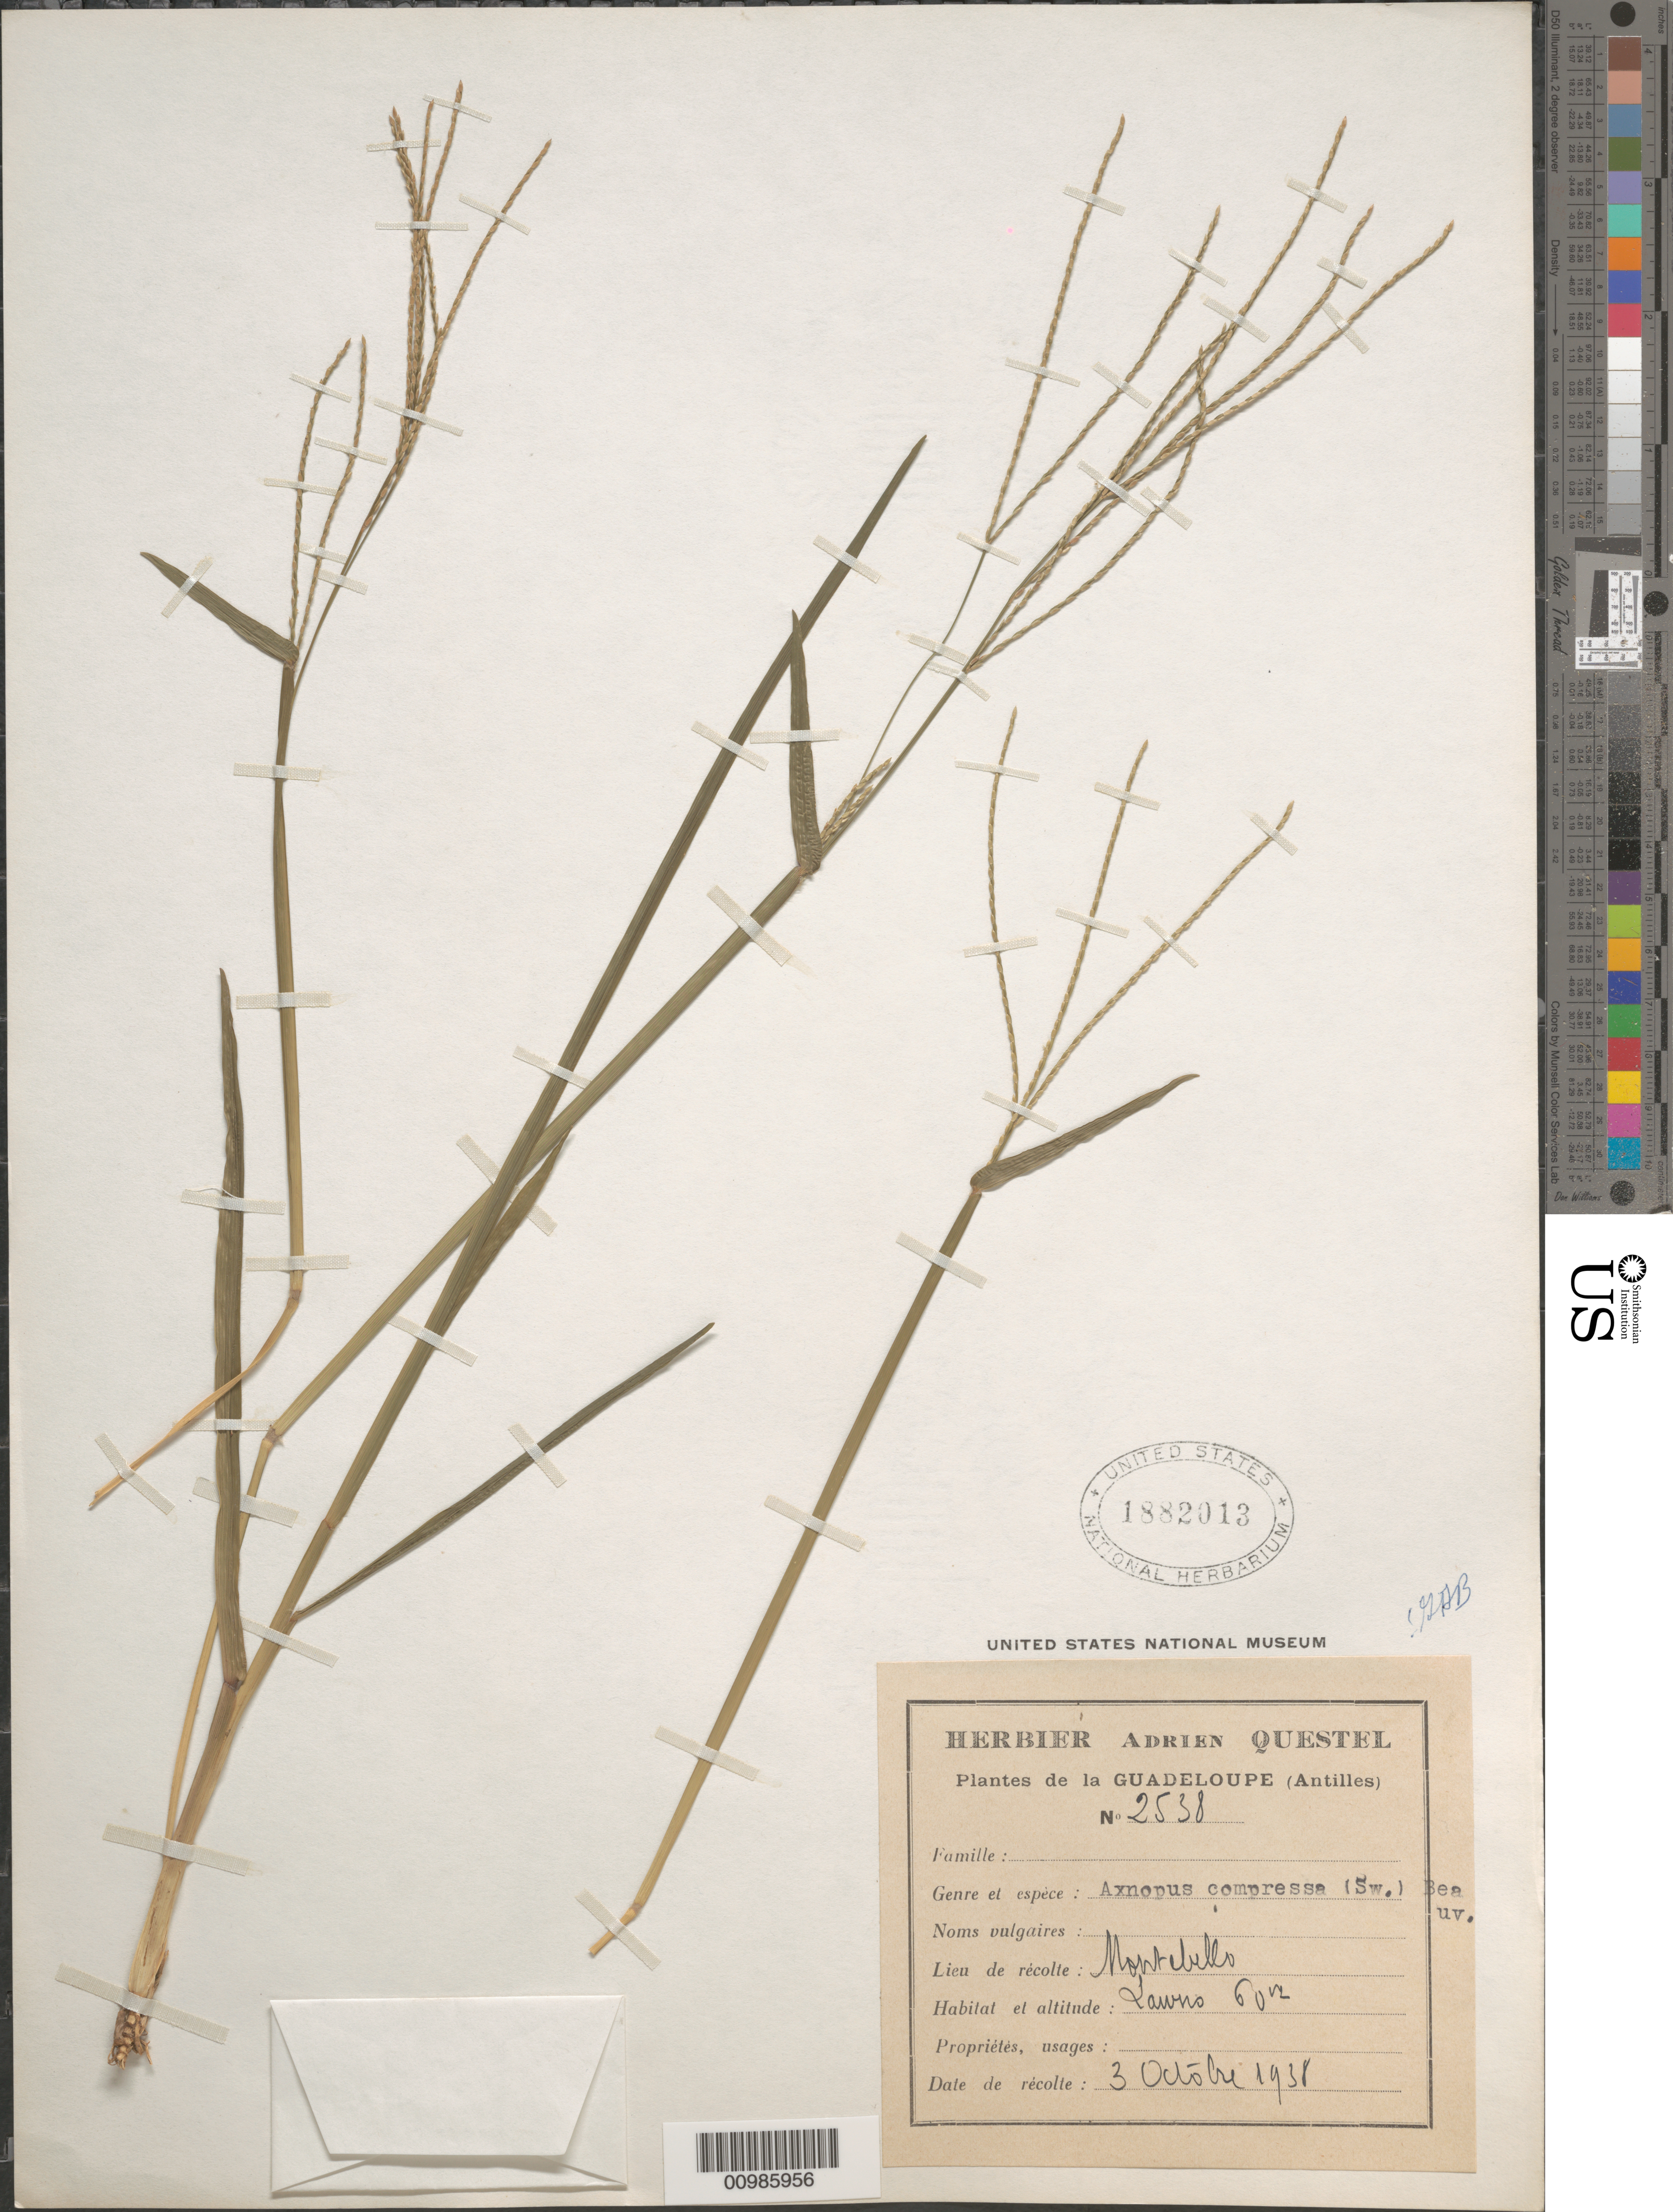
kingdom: Plantae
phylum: Tracheophyta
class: Liliopsida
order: Poales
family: Poaceae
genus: Axonopus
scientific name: Axonopus compressus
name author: (Sw.) P. Beauv.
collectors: A. Questel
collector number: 2538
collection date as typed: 03 Oct 1938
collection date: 1938-10-03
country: Guadeloupe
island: Basse Terre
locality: Montebello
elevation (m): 60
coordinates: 0 N, 0 E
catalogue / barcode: US 1882013